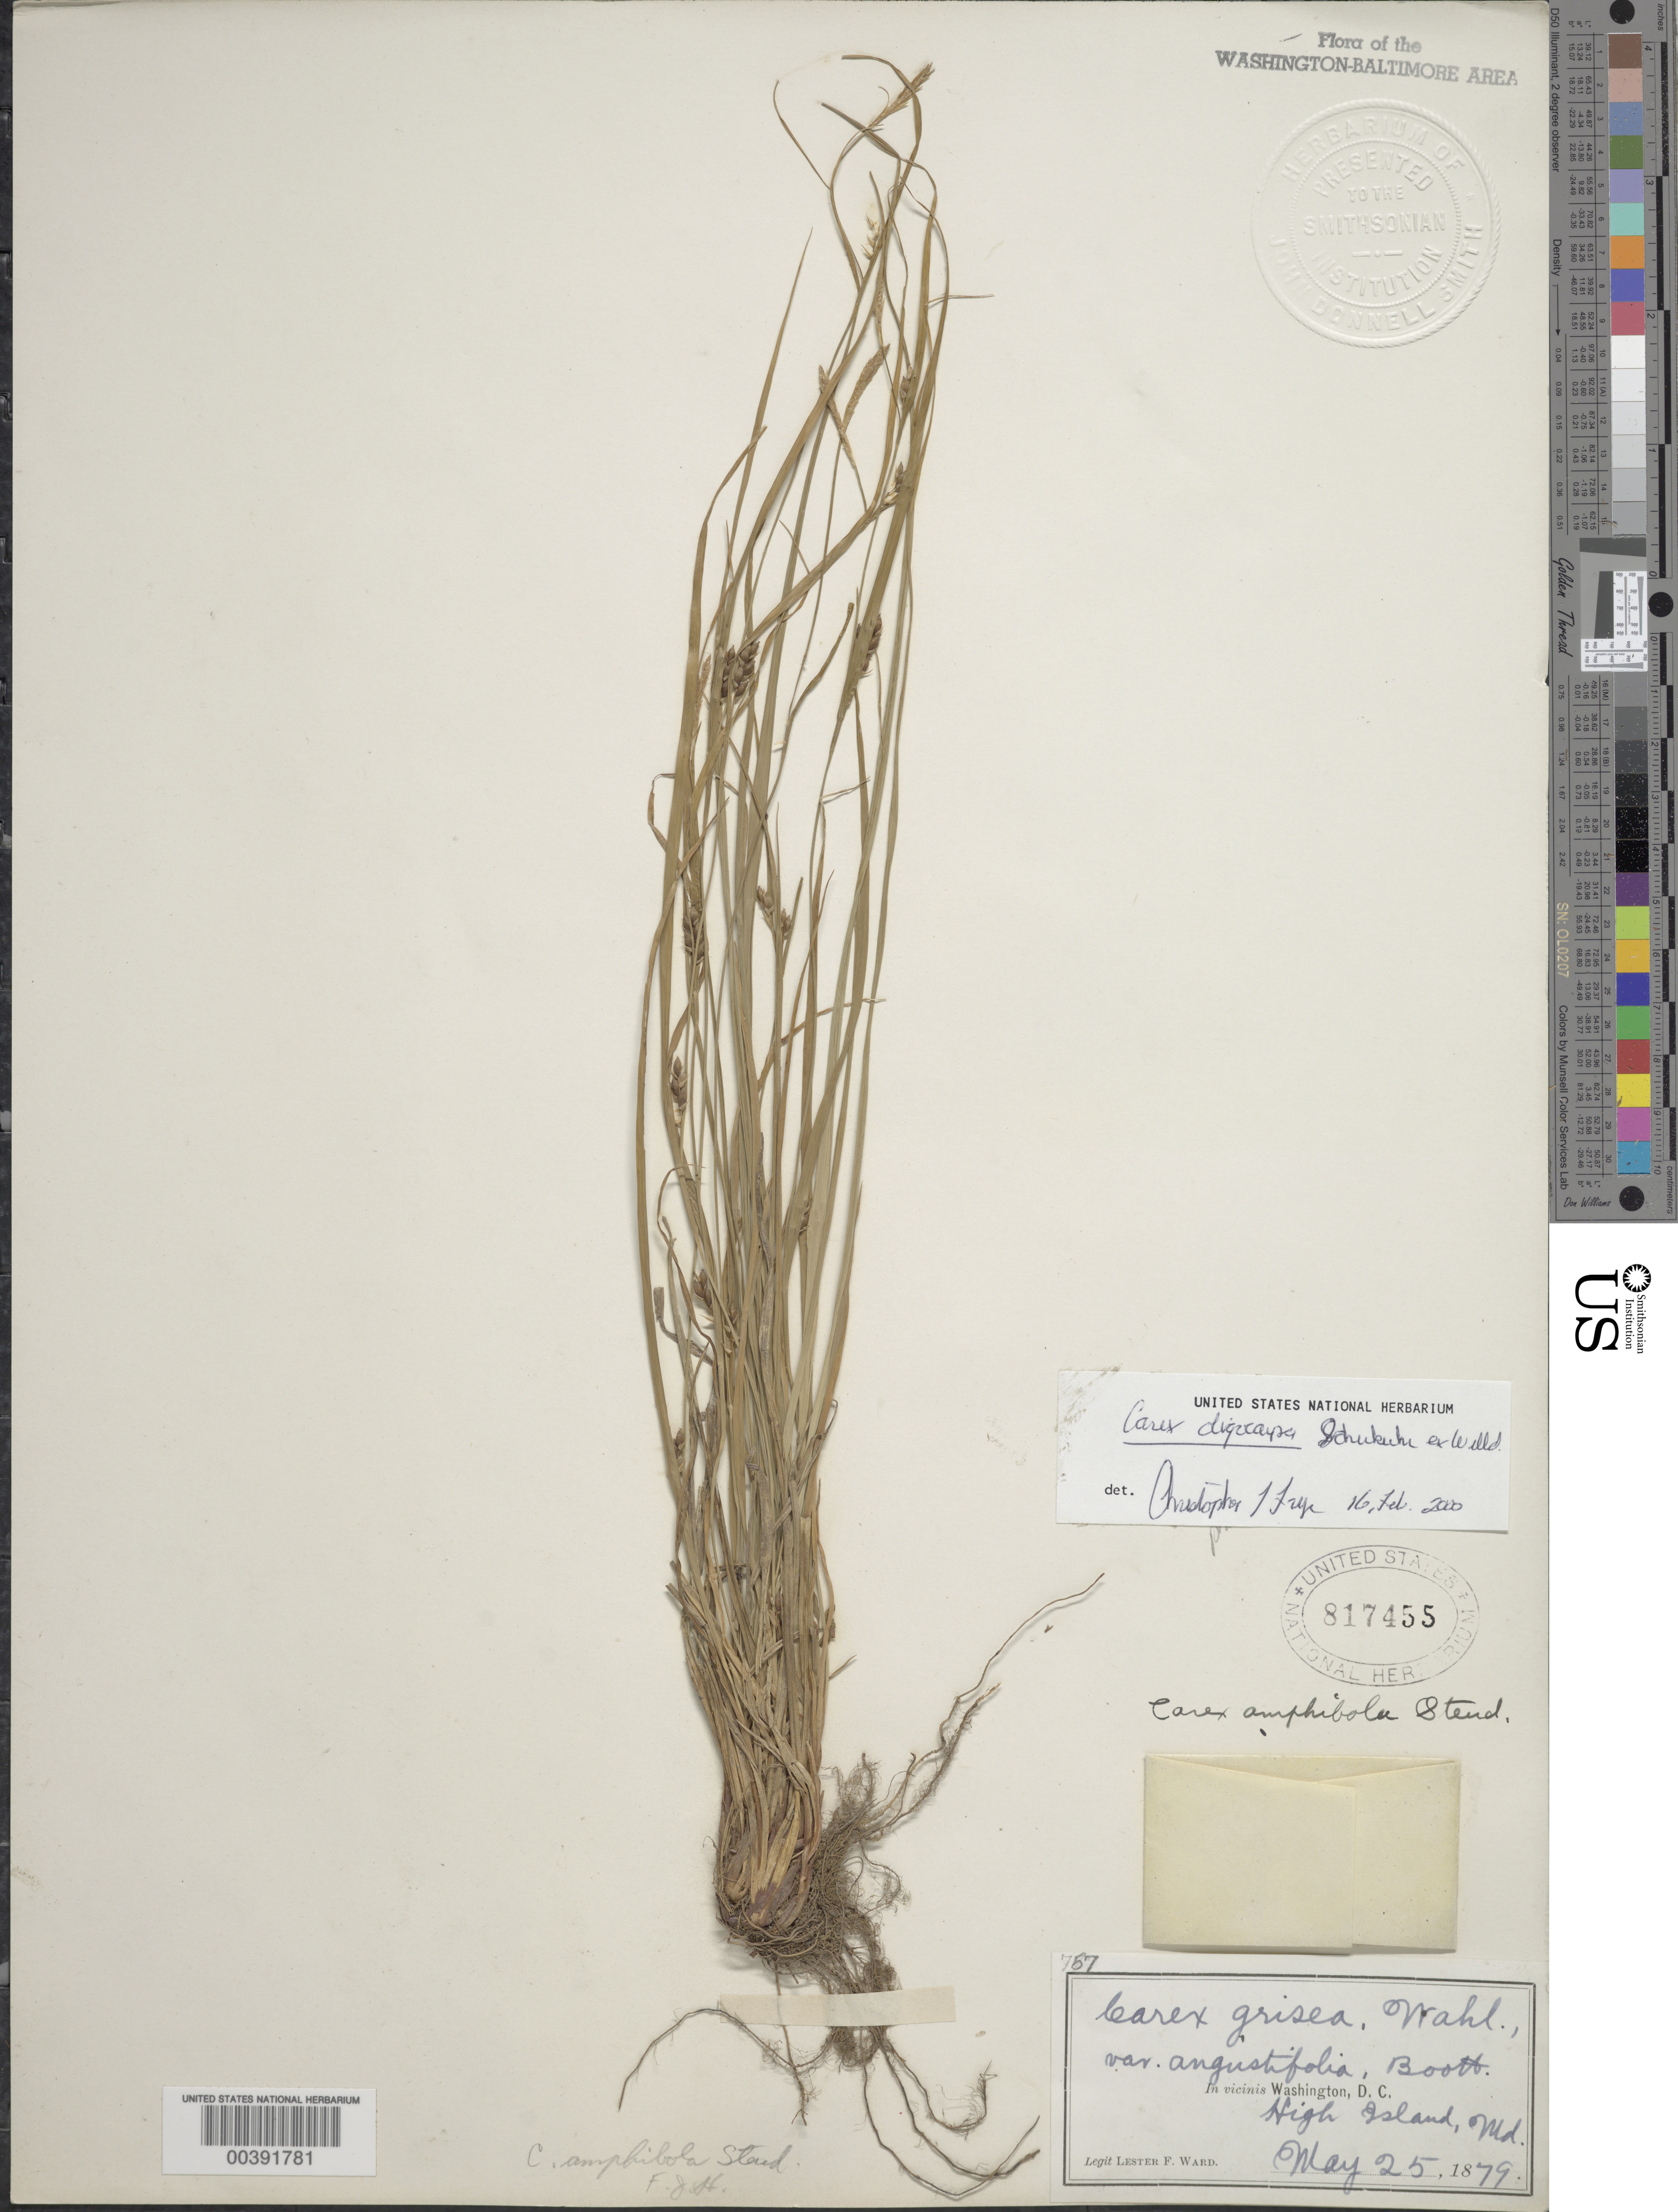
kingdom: Plantae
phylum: Tracheophyta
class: Liliopsida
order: Poales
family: Cyperaceae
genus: Carex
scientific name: Carex oligocarpa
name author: Willd.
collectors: L. F. Ward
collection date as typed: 25 May 1879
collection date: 1879-05-25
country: United States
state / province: Maryland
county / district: Montgomery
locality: High Island C. & O. Canal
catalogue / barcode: US 817455